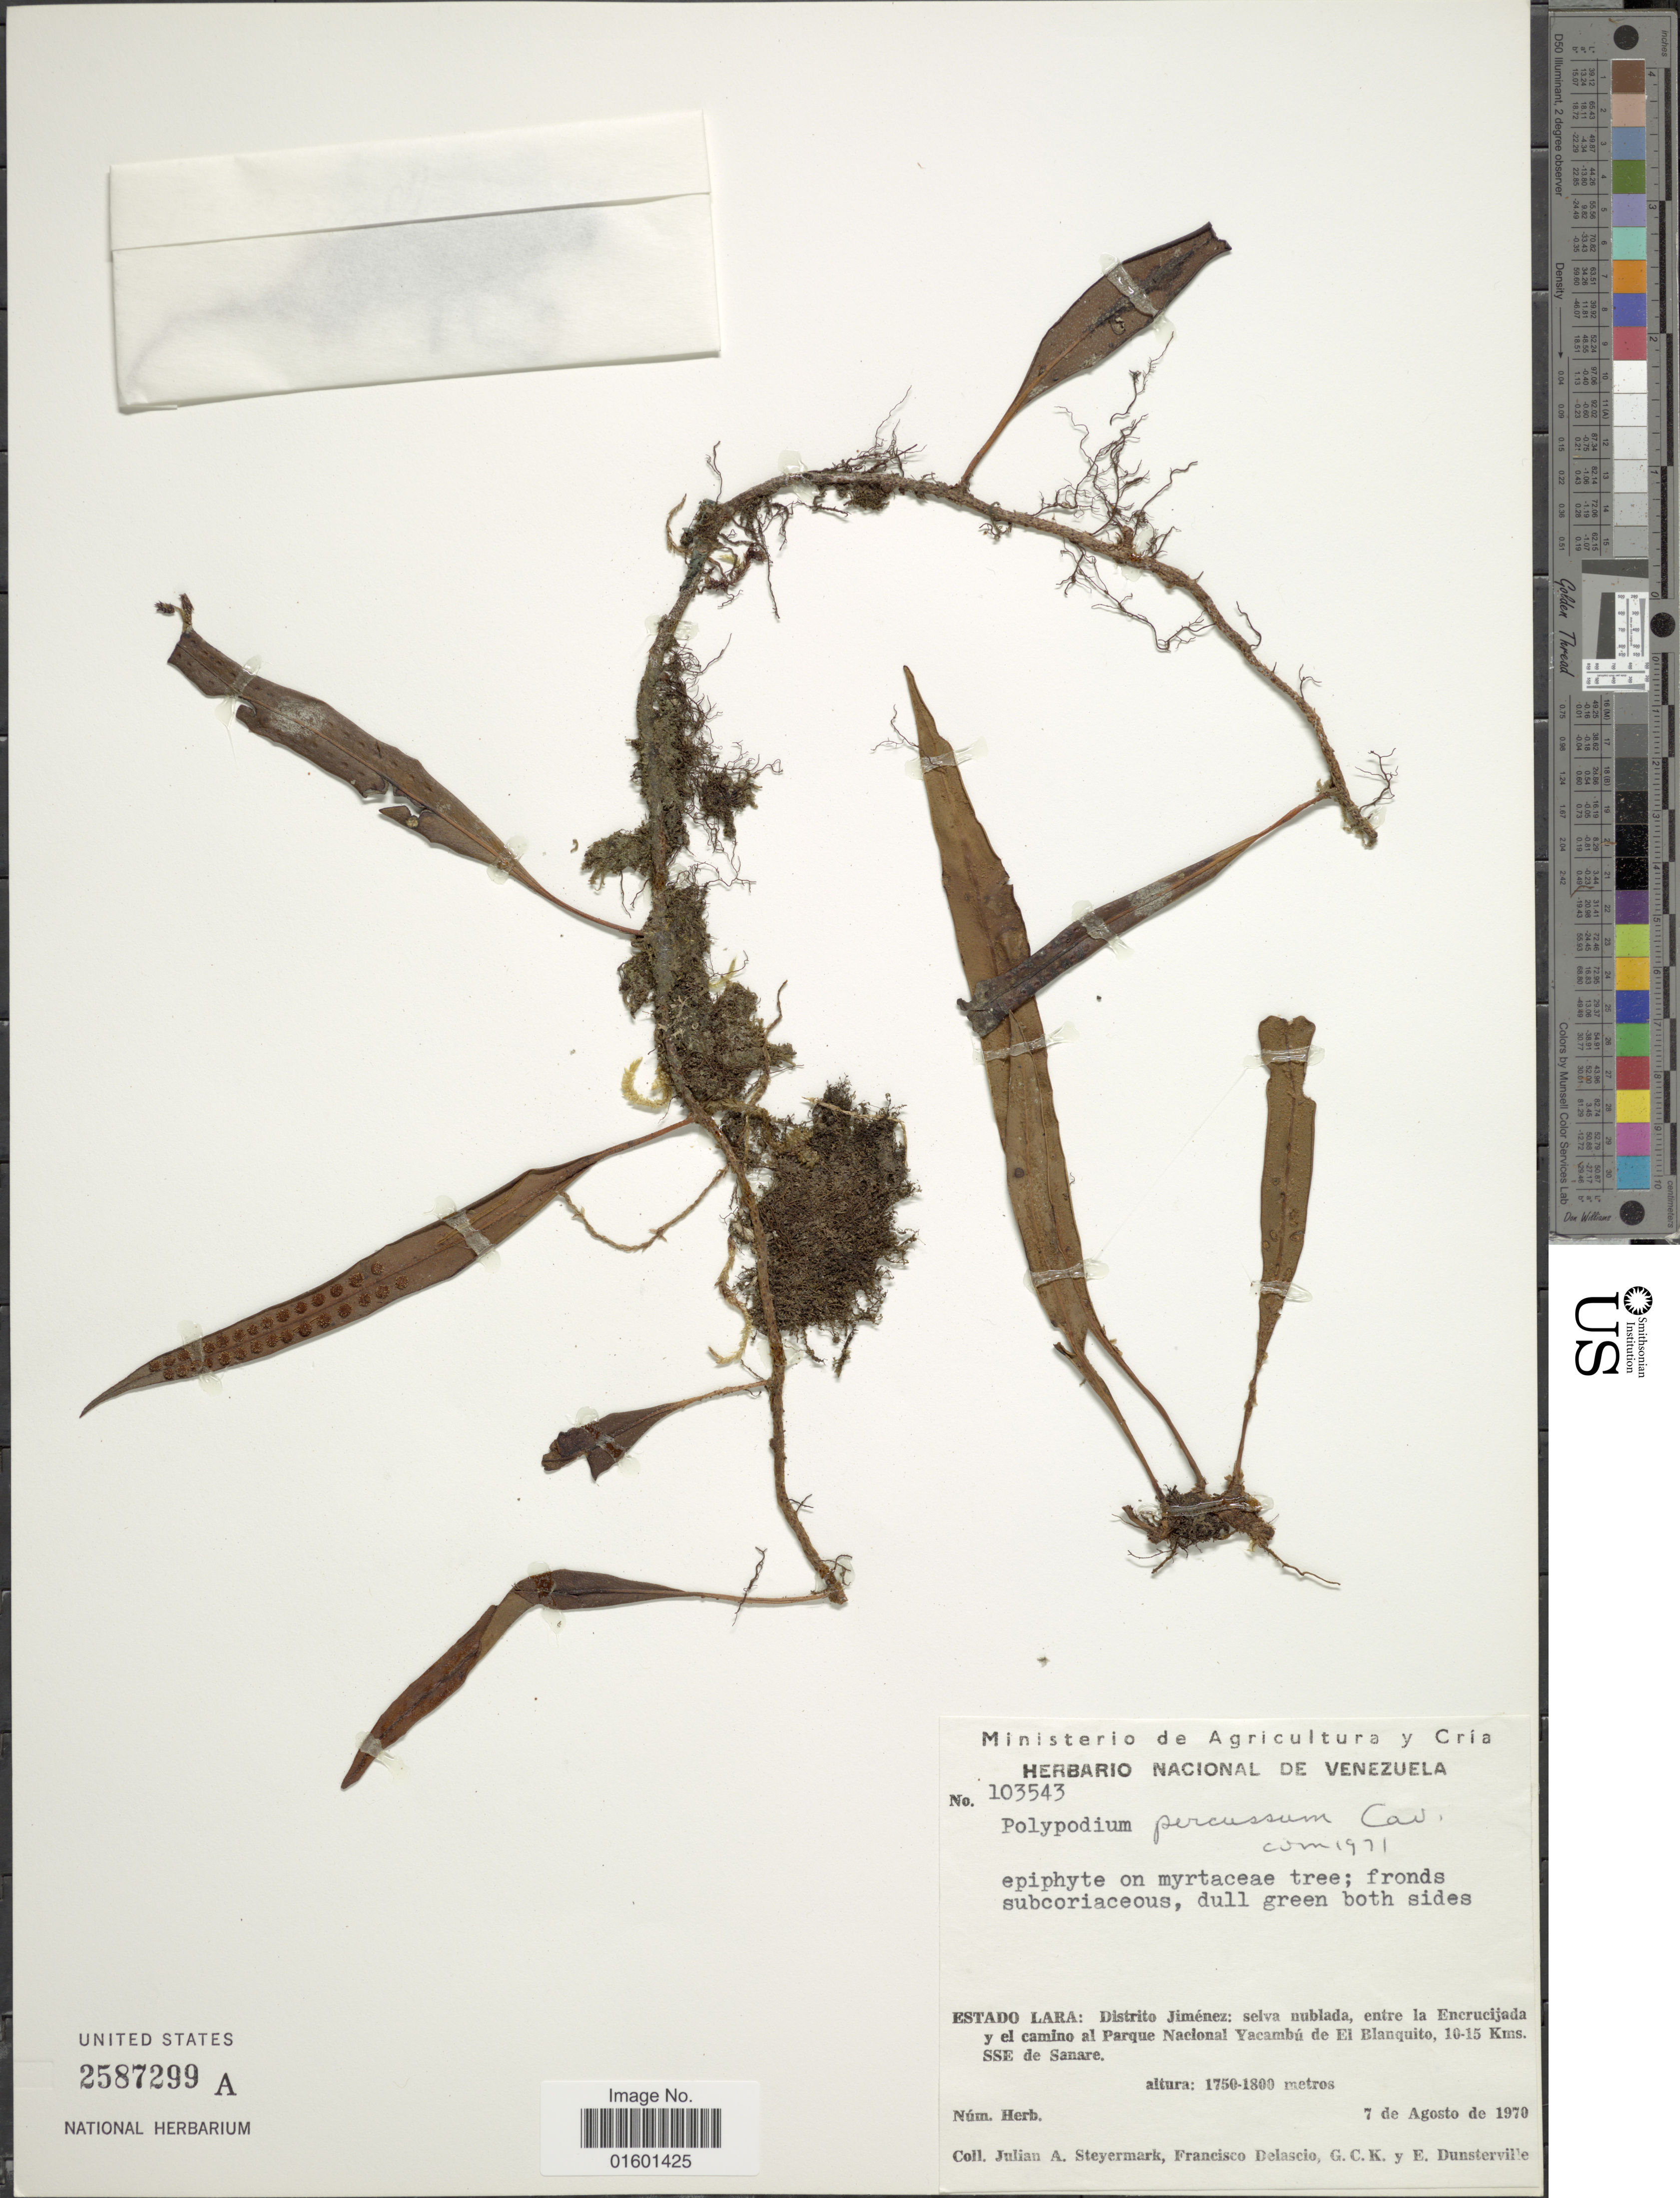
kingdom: Plantae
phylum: Tracheophyta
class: Polypodiopsida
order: Polypodiales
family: Polypodiaceae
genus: Microgramma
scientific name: Microgramma percussa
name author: (Cav.) de la Sota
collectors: J. Steyermark, F. Delascio C., G. C. K. Dunsterville & E. Dunsterville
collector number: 103543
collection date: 1970-08-07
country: Venezuela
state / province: Lara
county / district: Jiménez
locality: Distrito Jimenez: selva nublada, entre la Encrucijada y el camino al Parque Nacional Yacambu de El Blanquito, 10-15 kms. SSE de Sanare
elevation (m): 1750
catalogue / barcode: US 2587299A